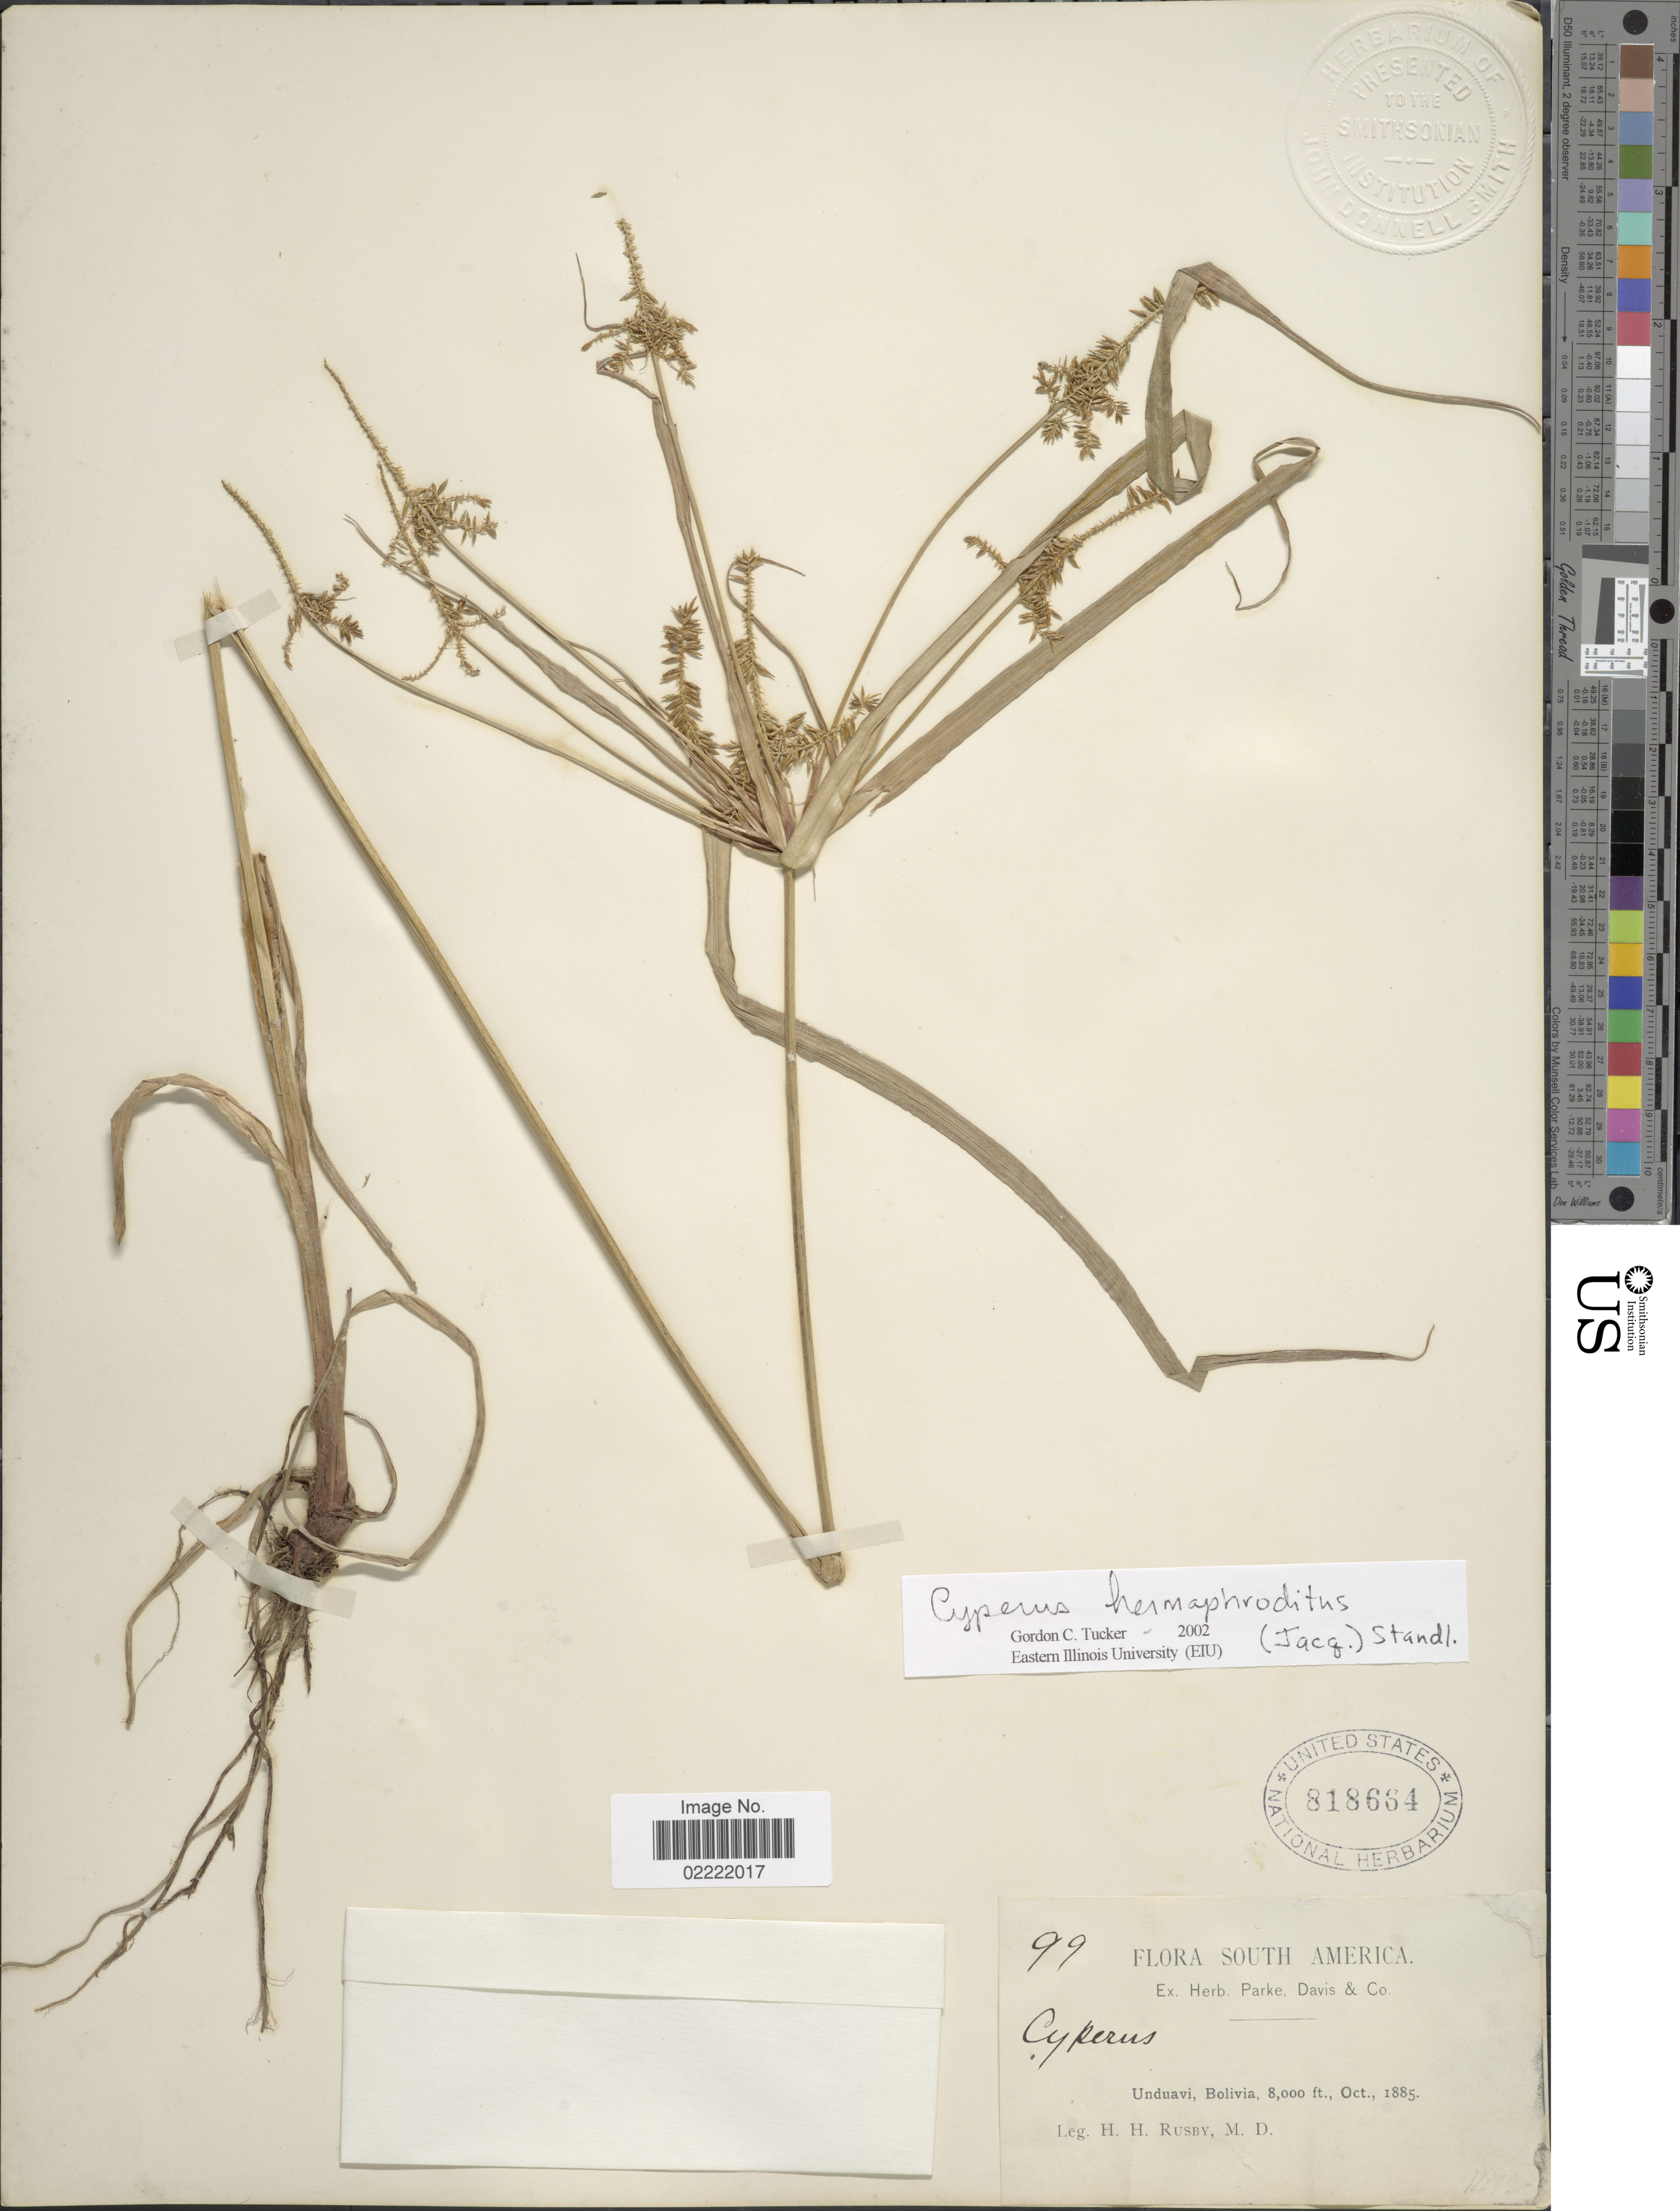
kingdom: Plantae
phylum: Tracheophyta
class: Liliopsida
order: Poales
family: Cyperaceae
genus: Cyperus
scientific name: Cyperus hermaphroditus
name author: (Jacq.) Standl.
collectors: H. H. Rusby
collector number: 99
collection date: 1885-10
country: Bolivia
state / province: La Paz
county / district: Nor Yungas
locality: Unduavi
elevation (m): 2438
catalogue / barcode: US 818664